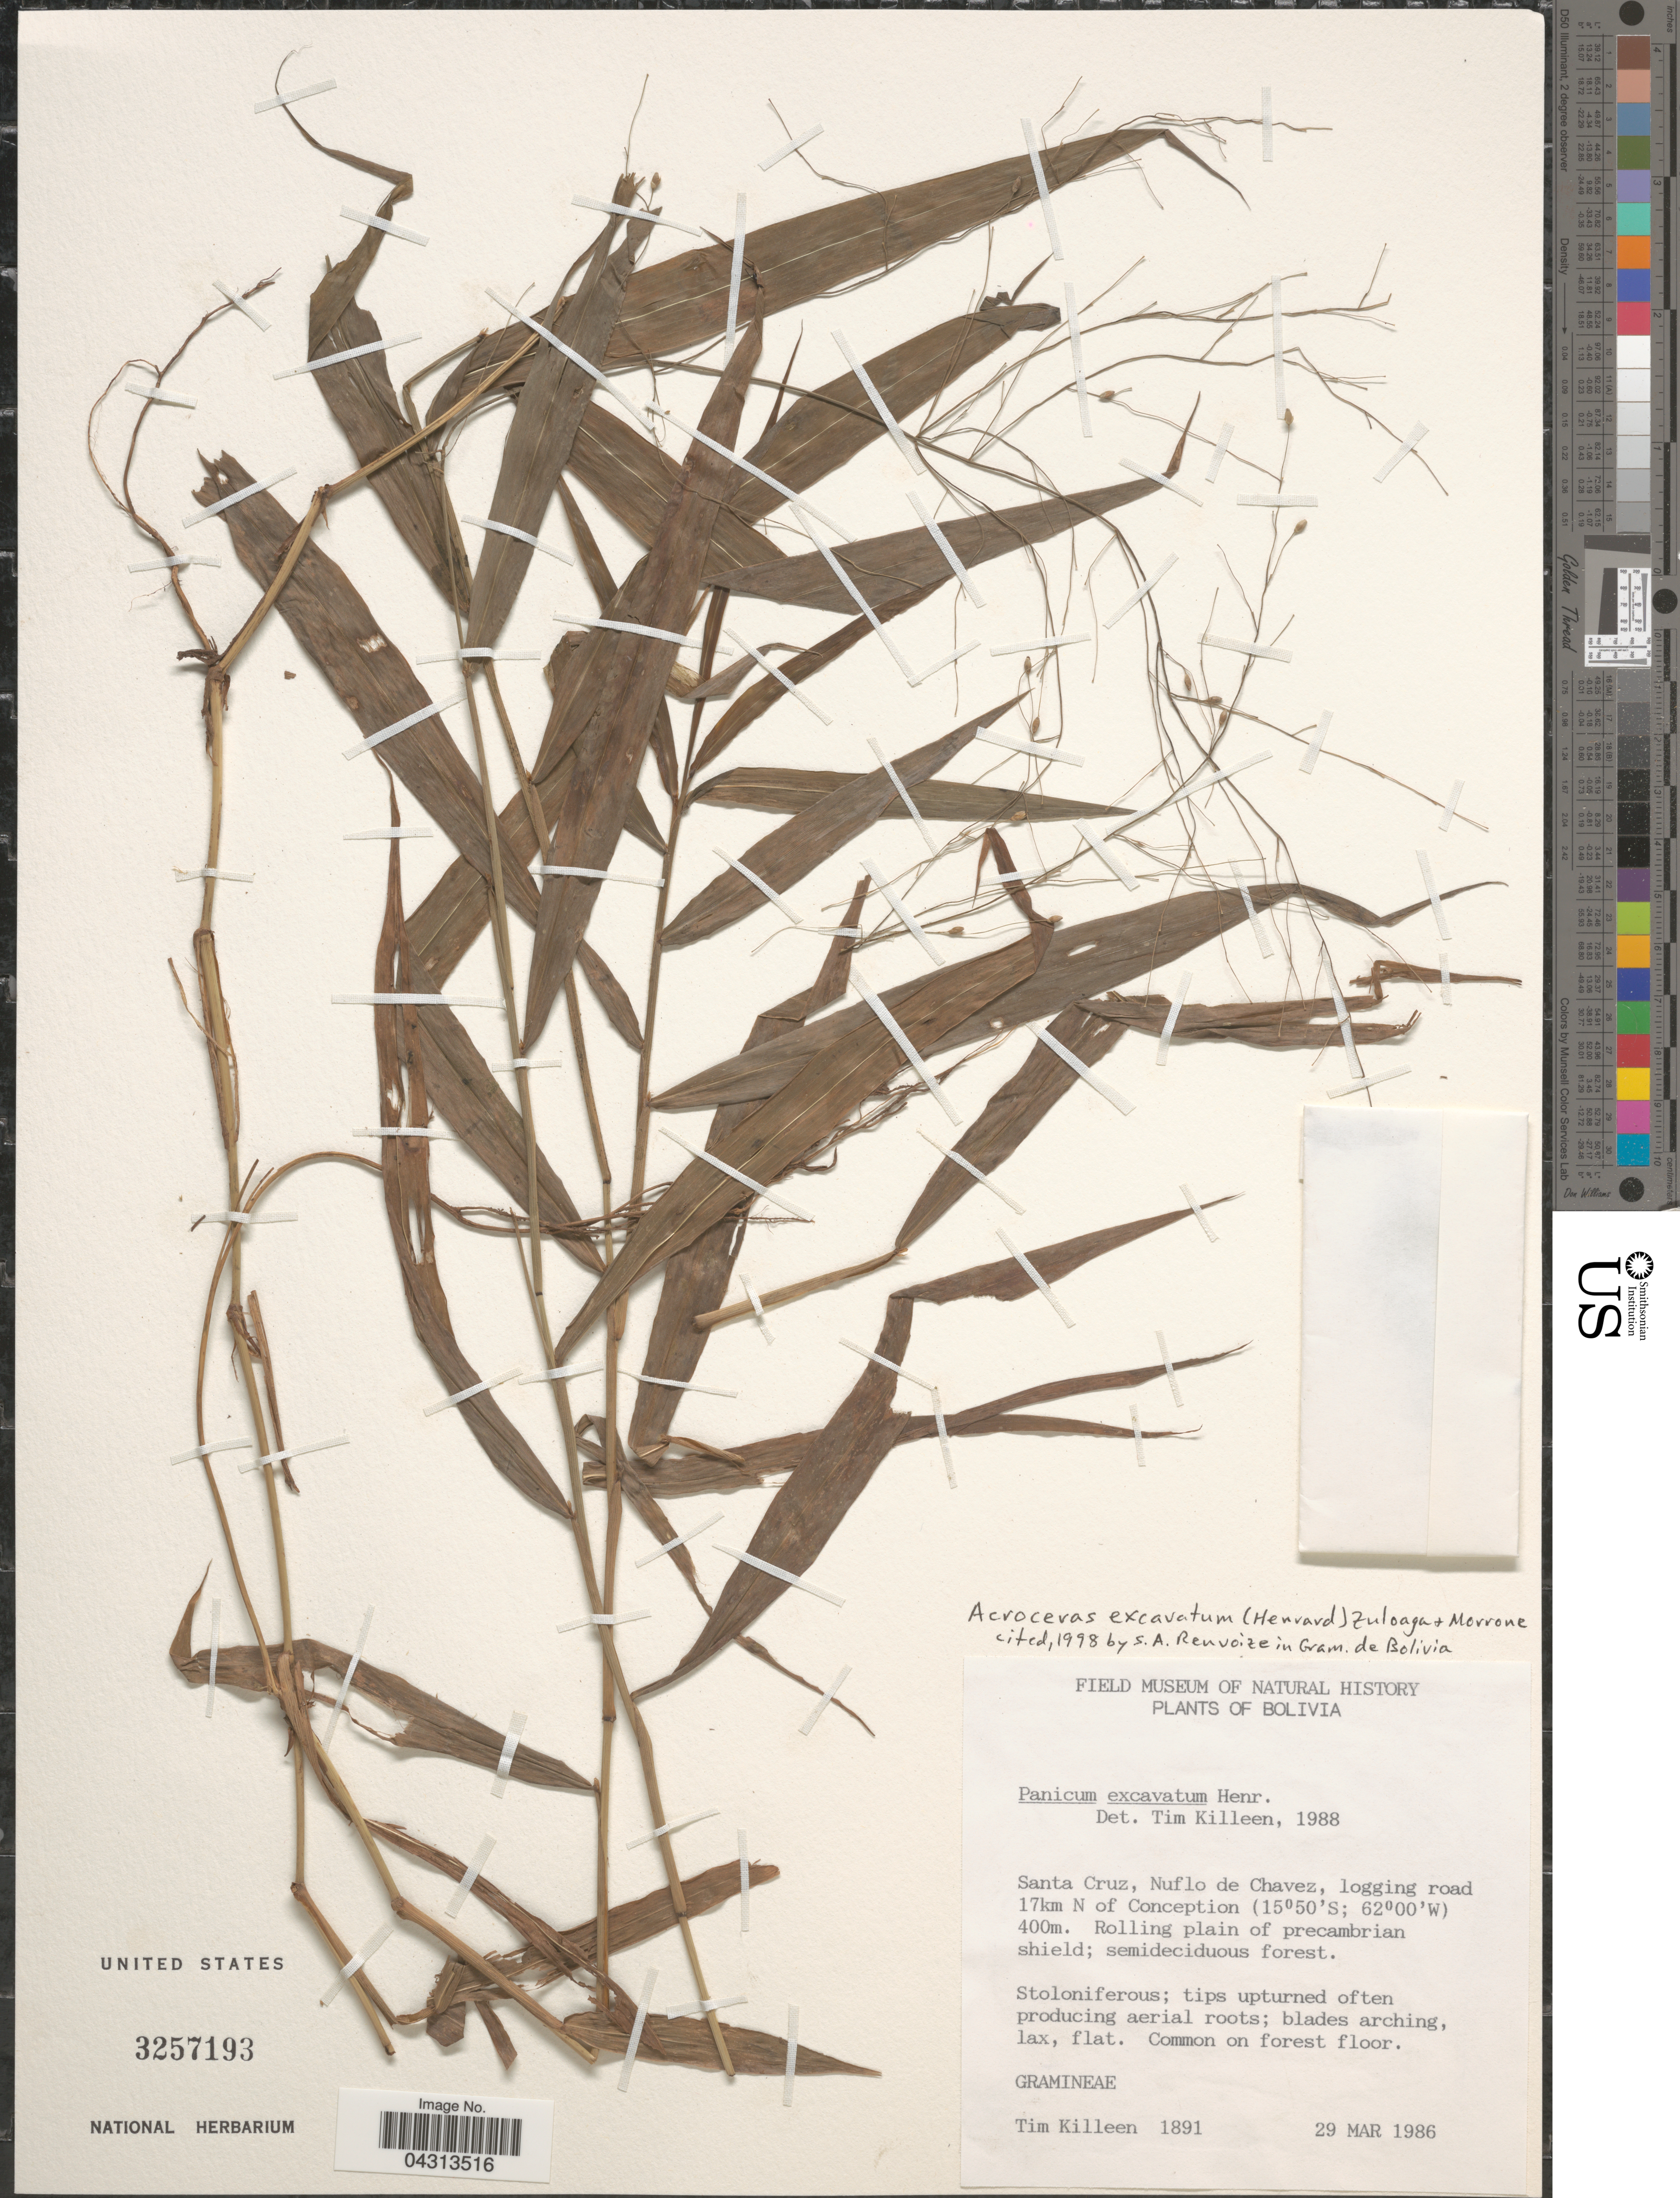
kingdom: Plantae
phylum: Tracheophyta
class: Liliopsida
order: Poales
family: Poaceae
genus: Acroceras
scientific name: Acroceras excavatum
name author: (Henr.) Zuloaga & Morrone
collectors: T. J. Killeen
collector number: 1891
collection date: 1986-03-29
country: Bolivia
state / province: Santa Cruz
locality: Nuflo de Chavez, logging road 17km N of Conception. Rolling plain of precambrian shield; semideciduous forest. Common on forest floor.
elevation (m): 400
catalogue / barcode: US 3257193